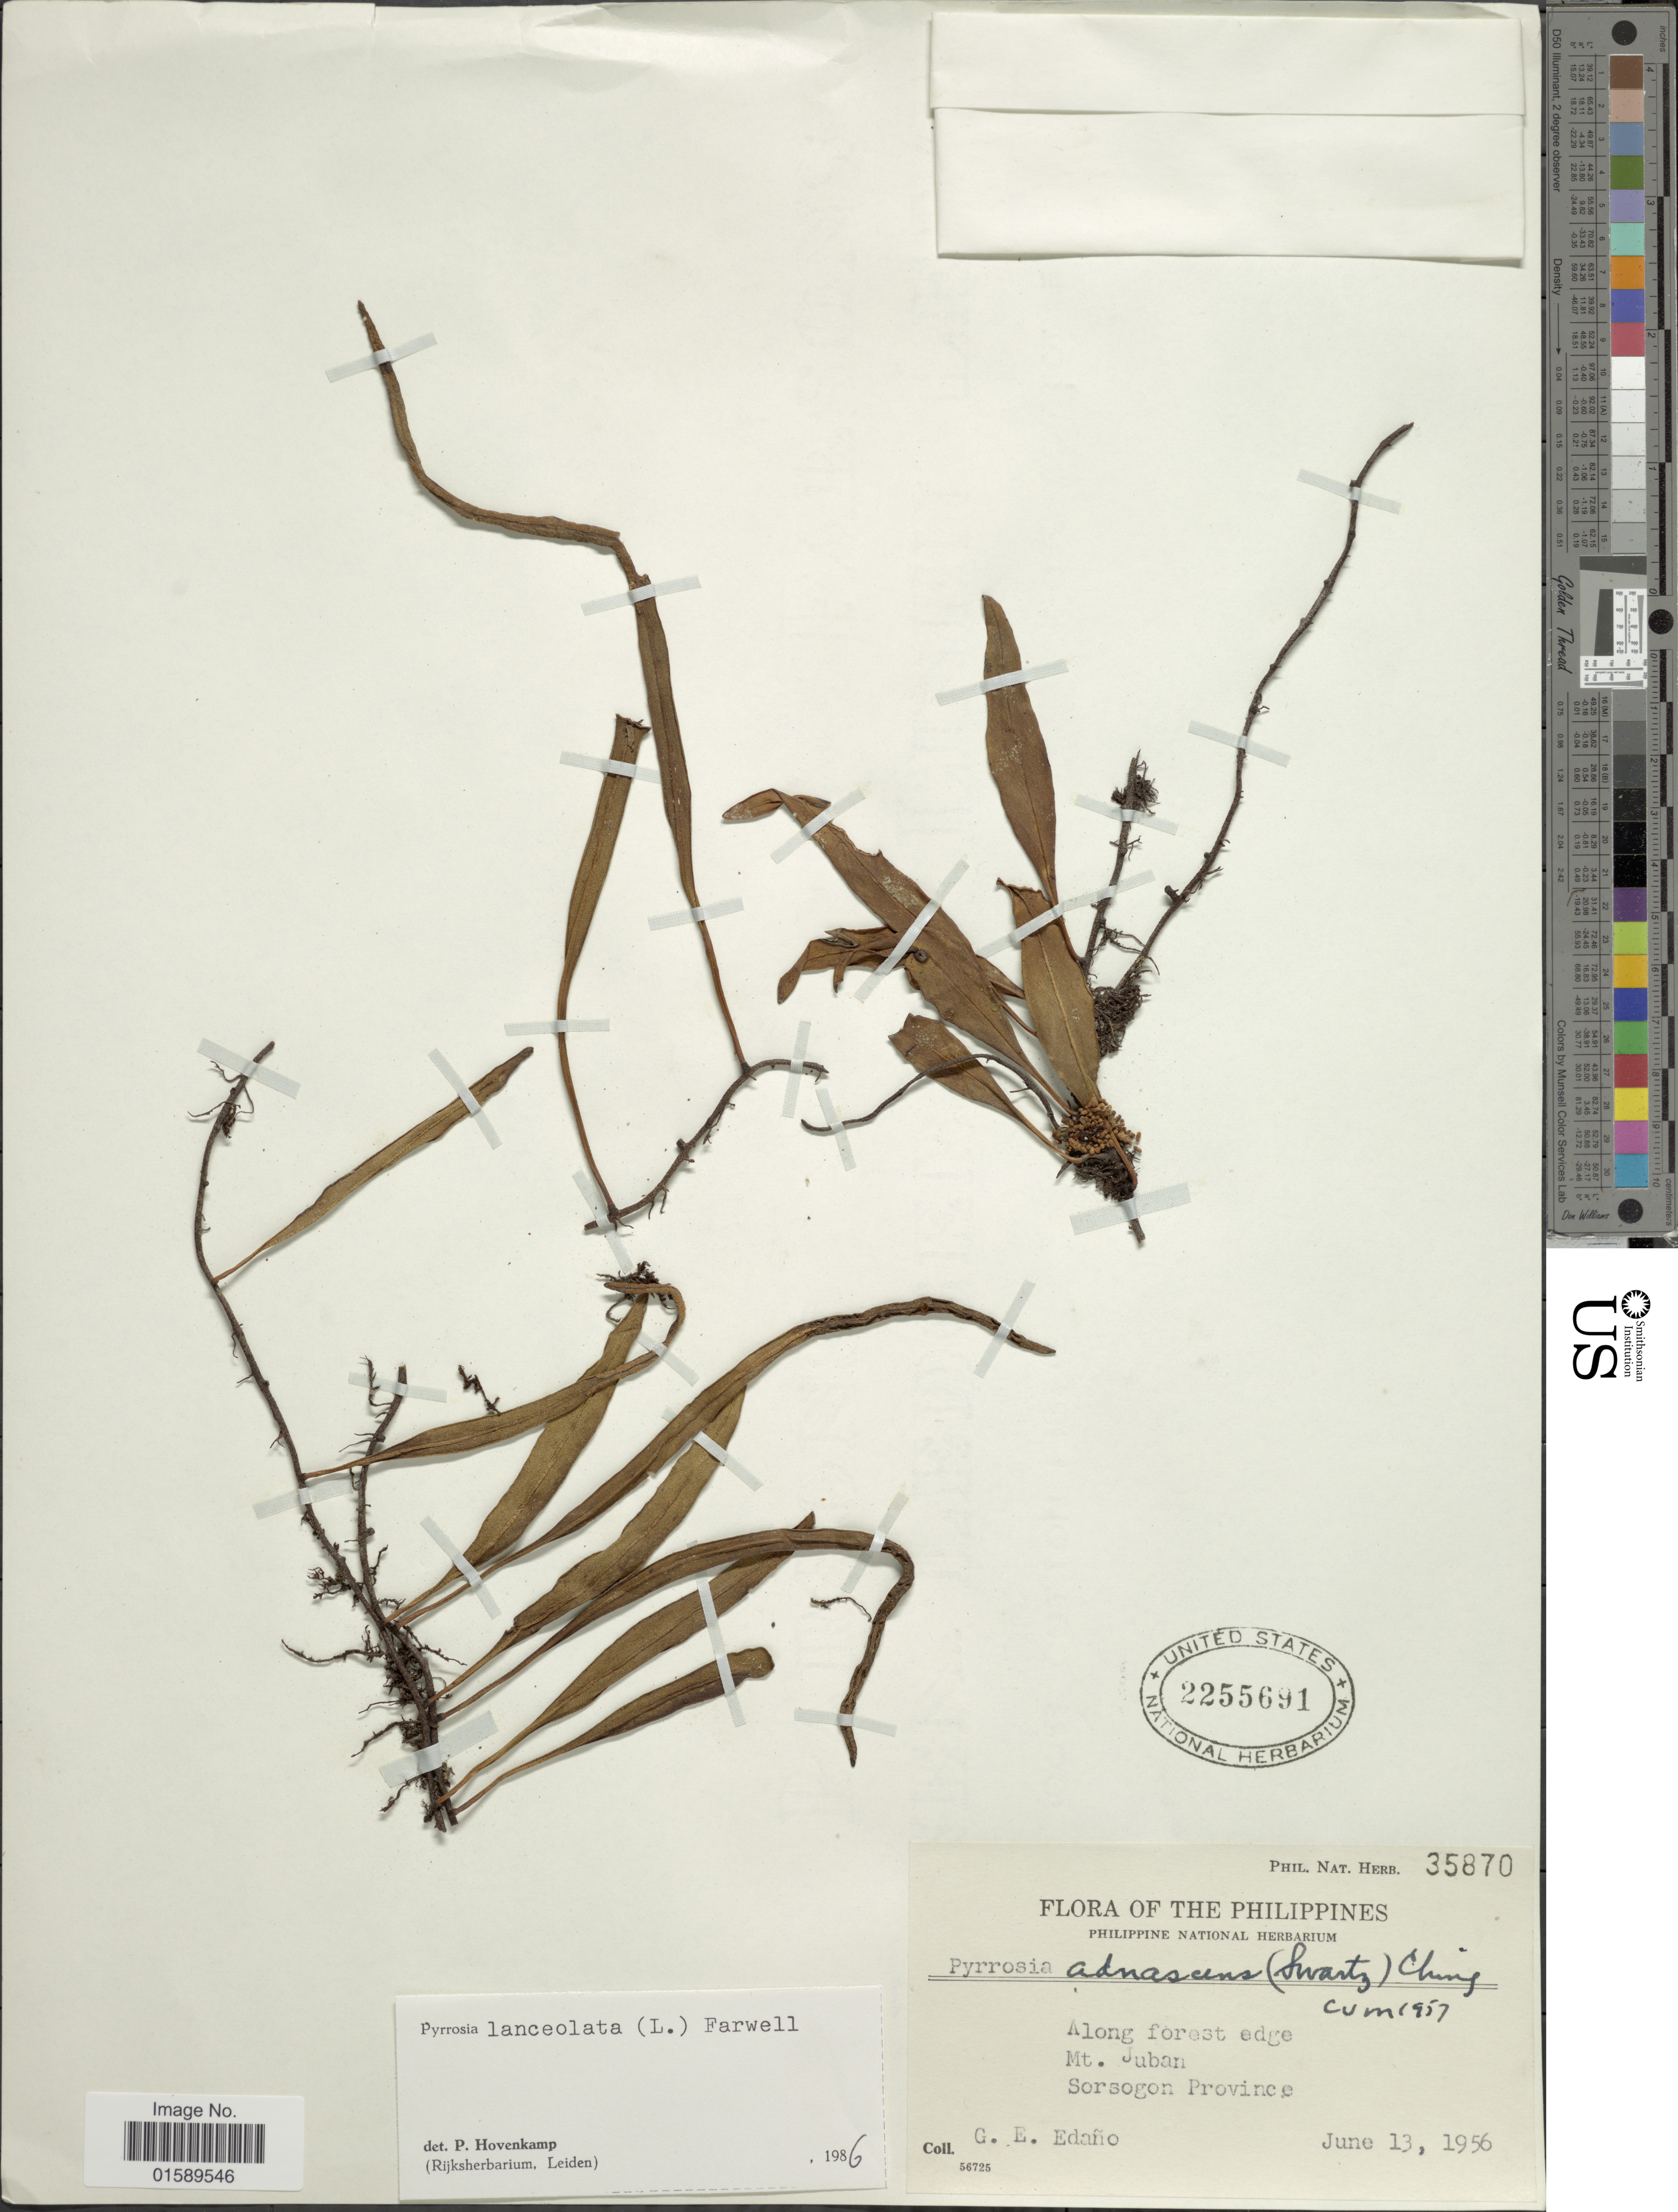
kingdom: Plantae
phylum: Tracheophyta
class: Polypodiopsida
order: Polypodiales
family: Polypodiaceae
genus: Pyrrosia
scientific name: Pyrrosia lanceolata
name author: (L.) Farw.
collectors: G. E. Edaño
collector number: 35870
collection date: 1956-06-13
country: Philippines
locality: Along forest edge, Mt. Juban, Sorosogon Province.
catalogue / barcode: US 2255691